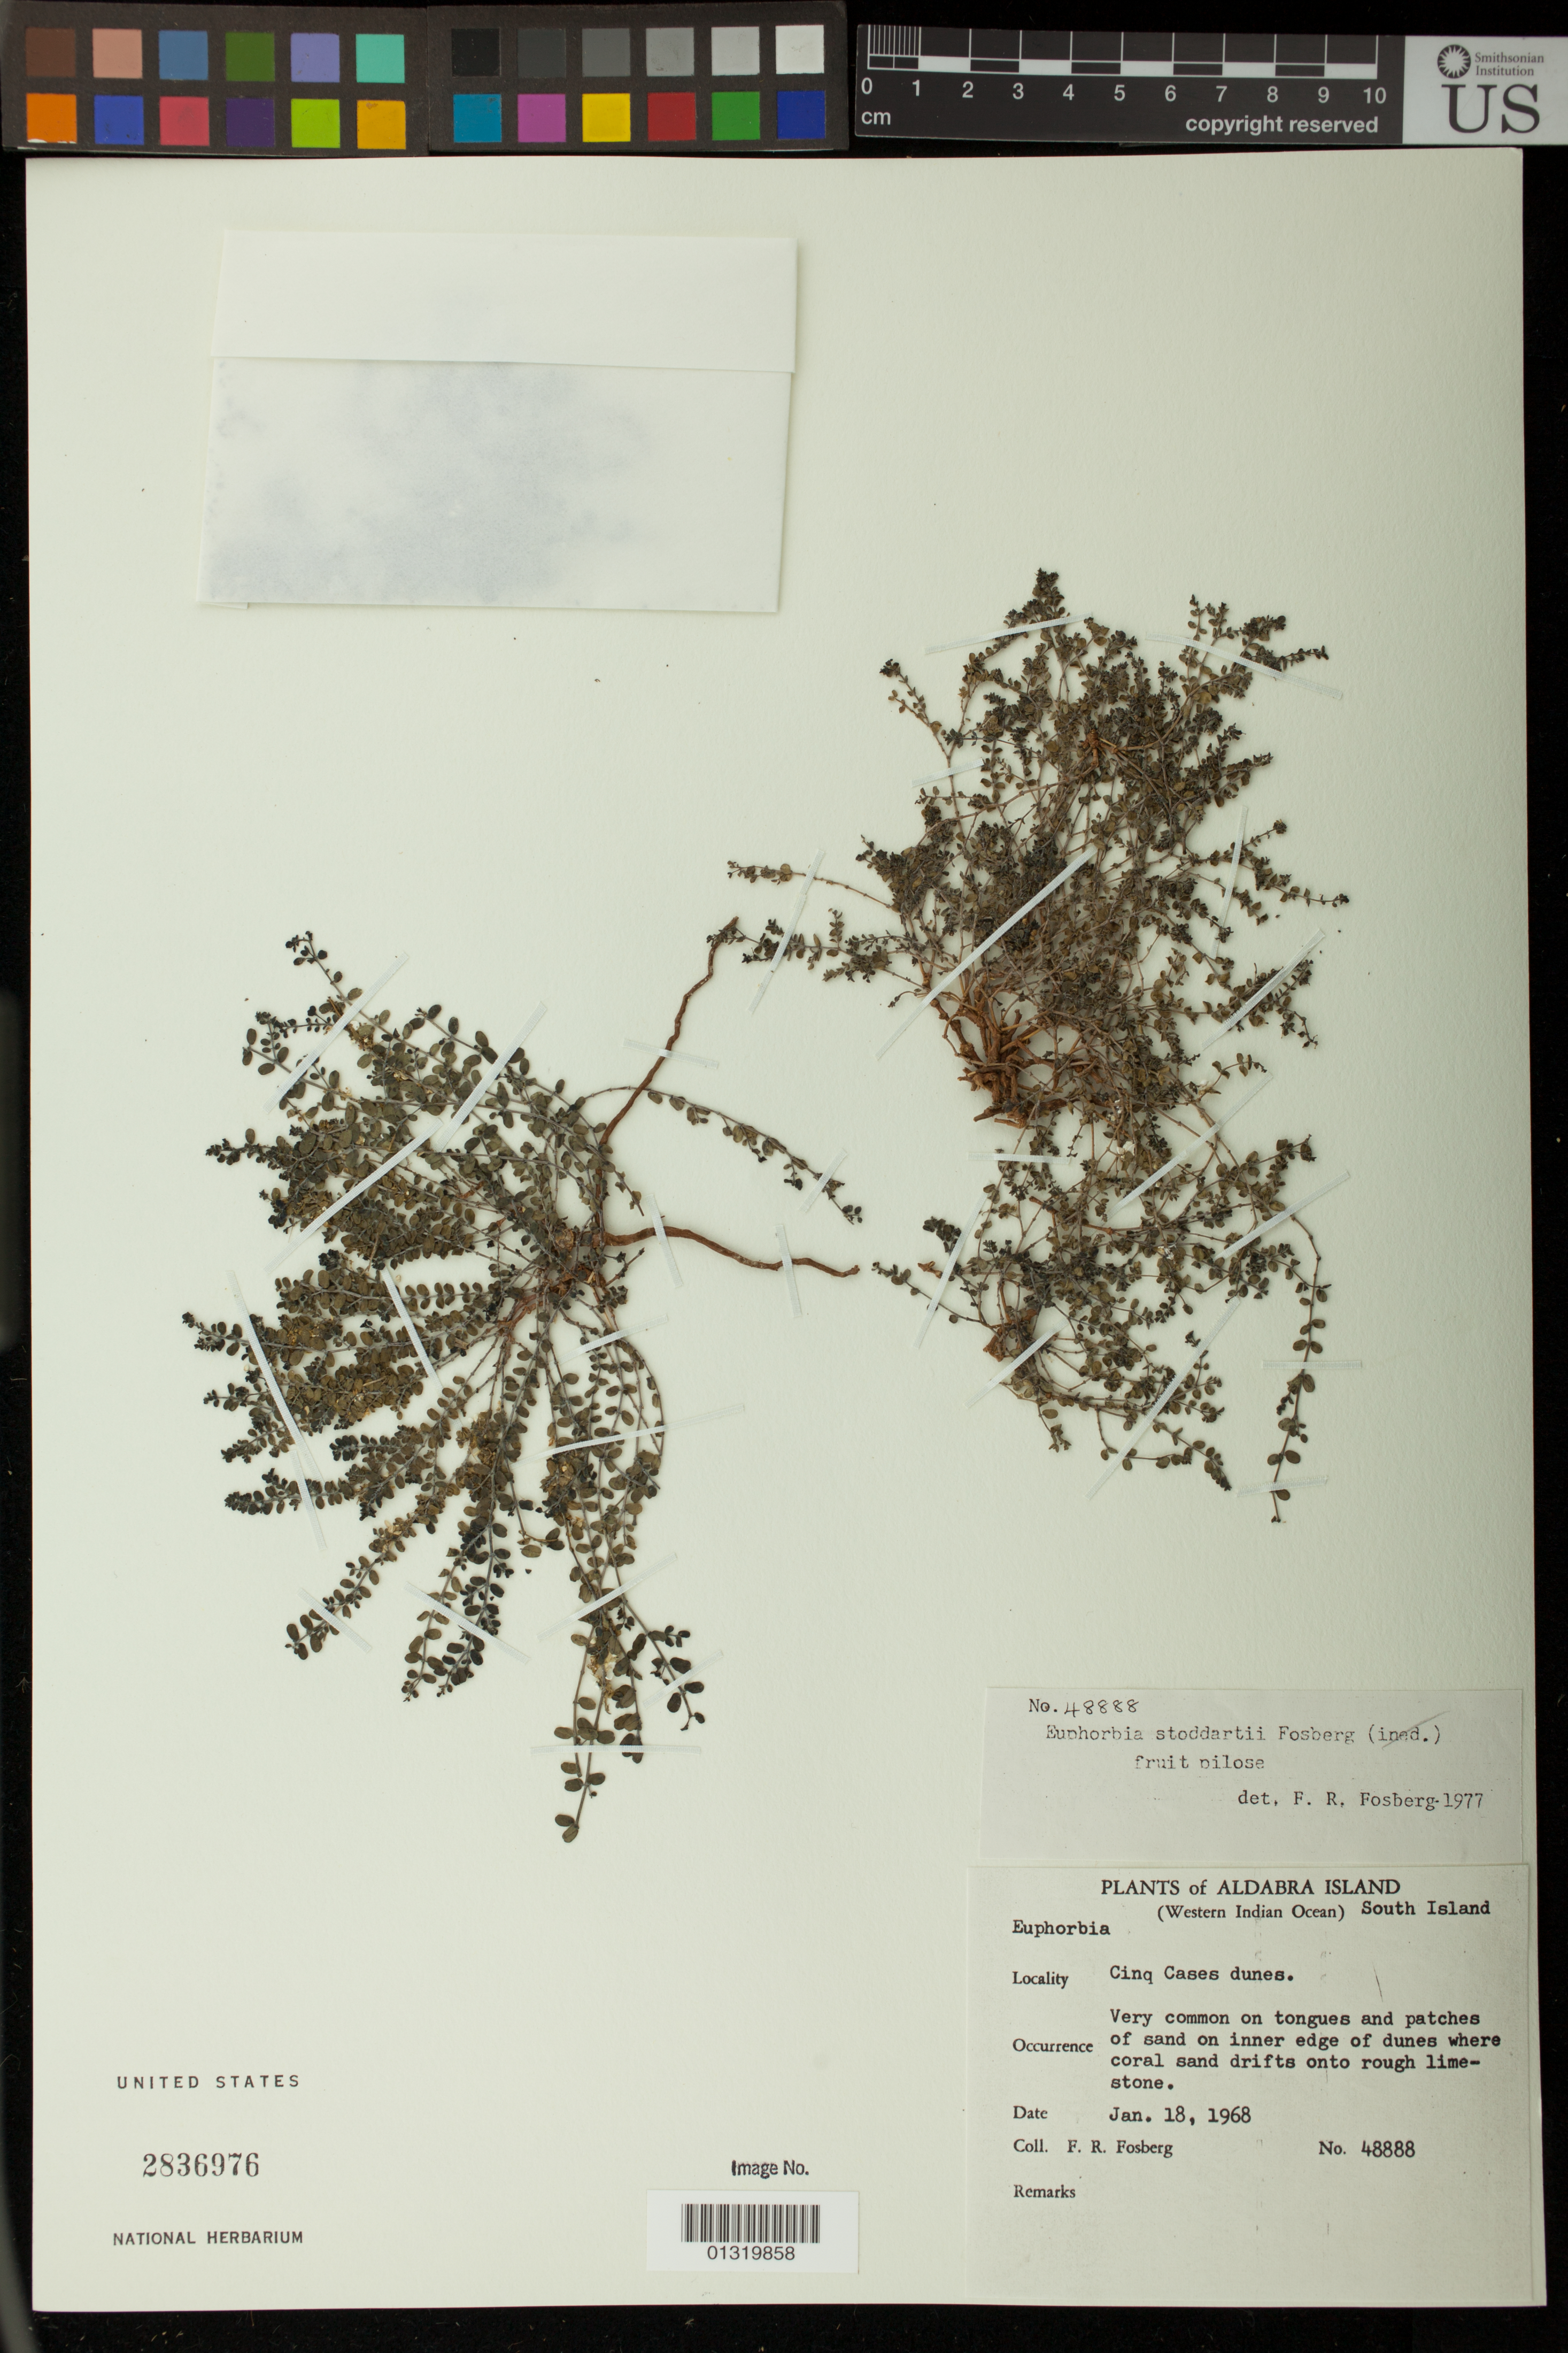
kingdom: Plantae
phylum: Tracheophyta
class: Magnoliopsida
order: Malpighiales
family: Euphorbiaceae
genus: Euphorbia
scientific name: Euphorbia stoddartii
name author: Fosberg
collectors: F. R. Fosberg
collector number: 48888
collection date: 1968-01-18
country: Seychelles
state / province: Aldabra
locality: South Island. Cinq Cases dunes.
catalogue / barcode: US 2836976